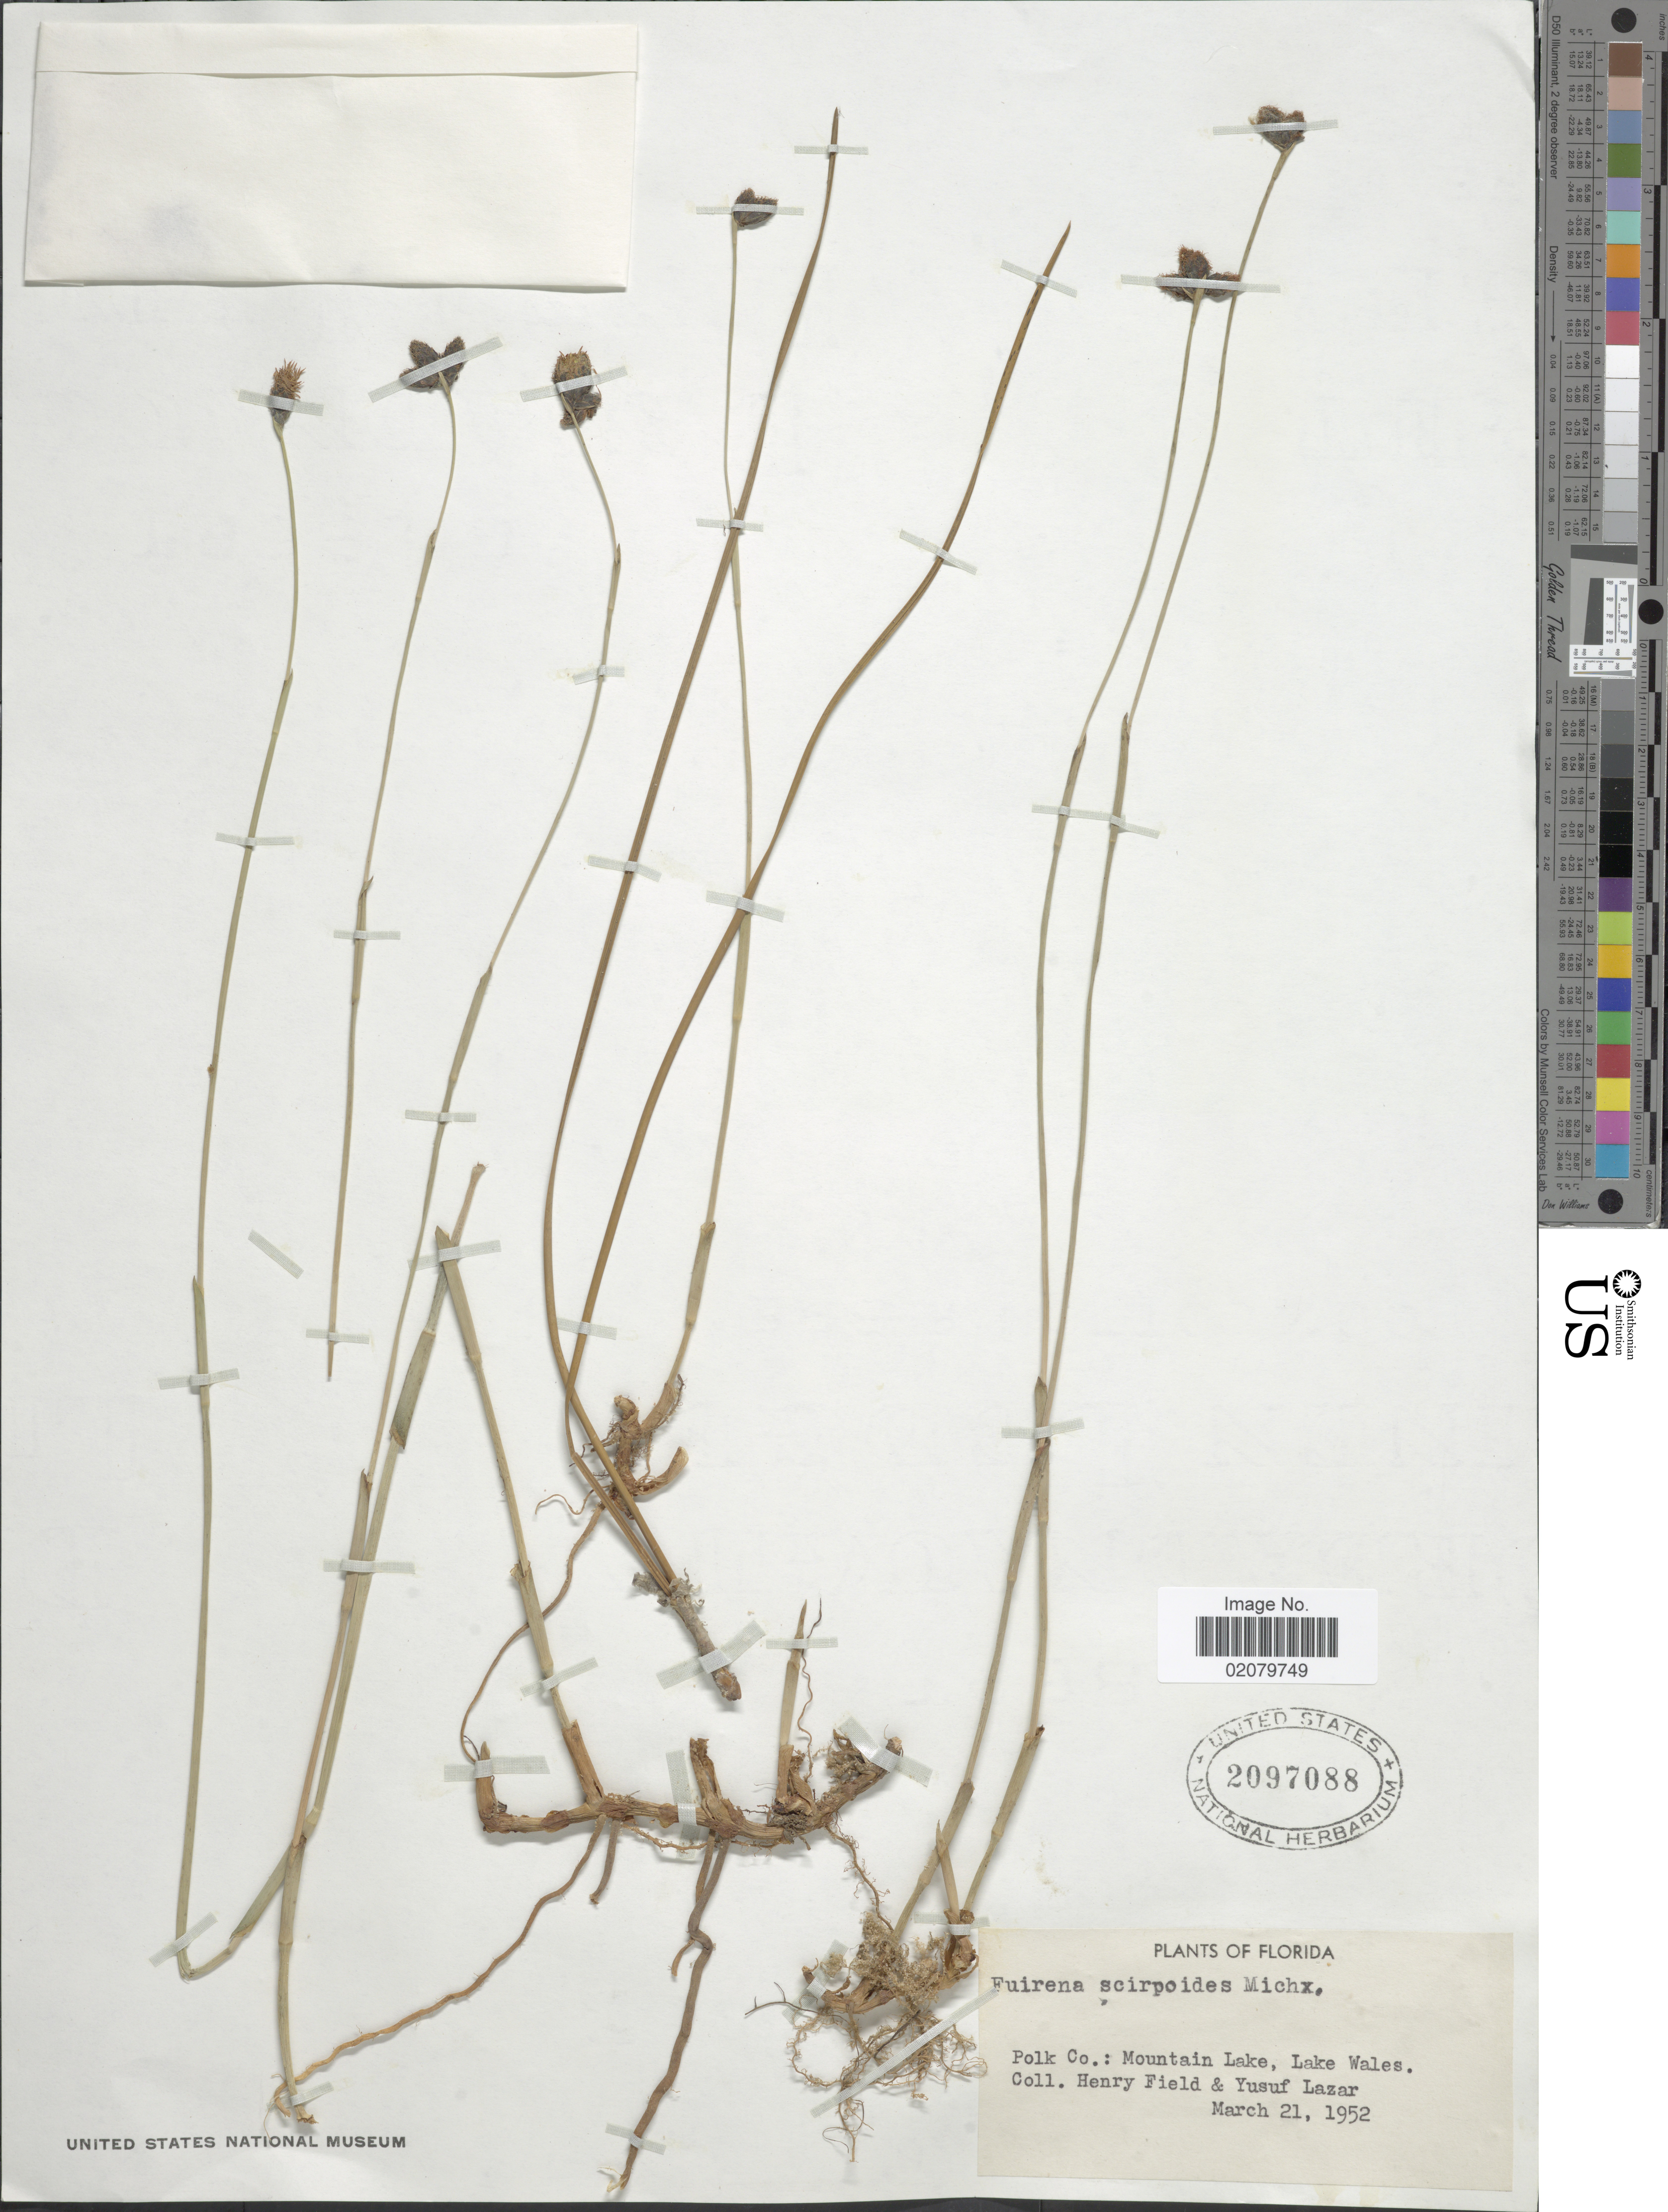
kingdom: Plantae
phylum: Tracheophyta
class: Liliopsida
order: Poales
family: Cyperaceae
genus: Fuirena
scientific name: Fuirena scirpoidea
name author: Michx.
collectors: H. Field & Y. Lazar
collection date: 1952-03-21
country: United States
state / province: Florida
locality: Polk Co.: Mountain Lake, Lake Wales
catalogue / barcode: US 2097088